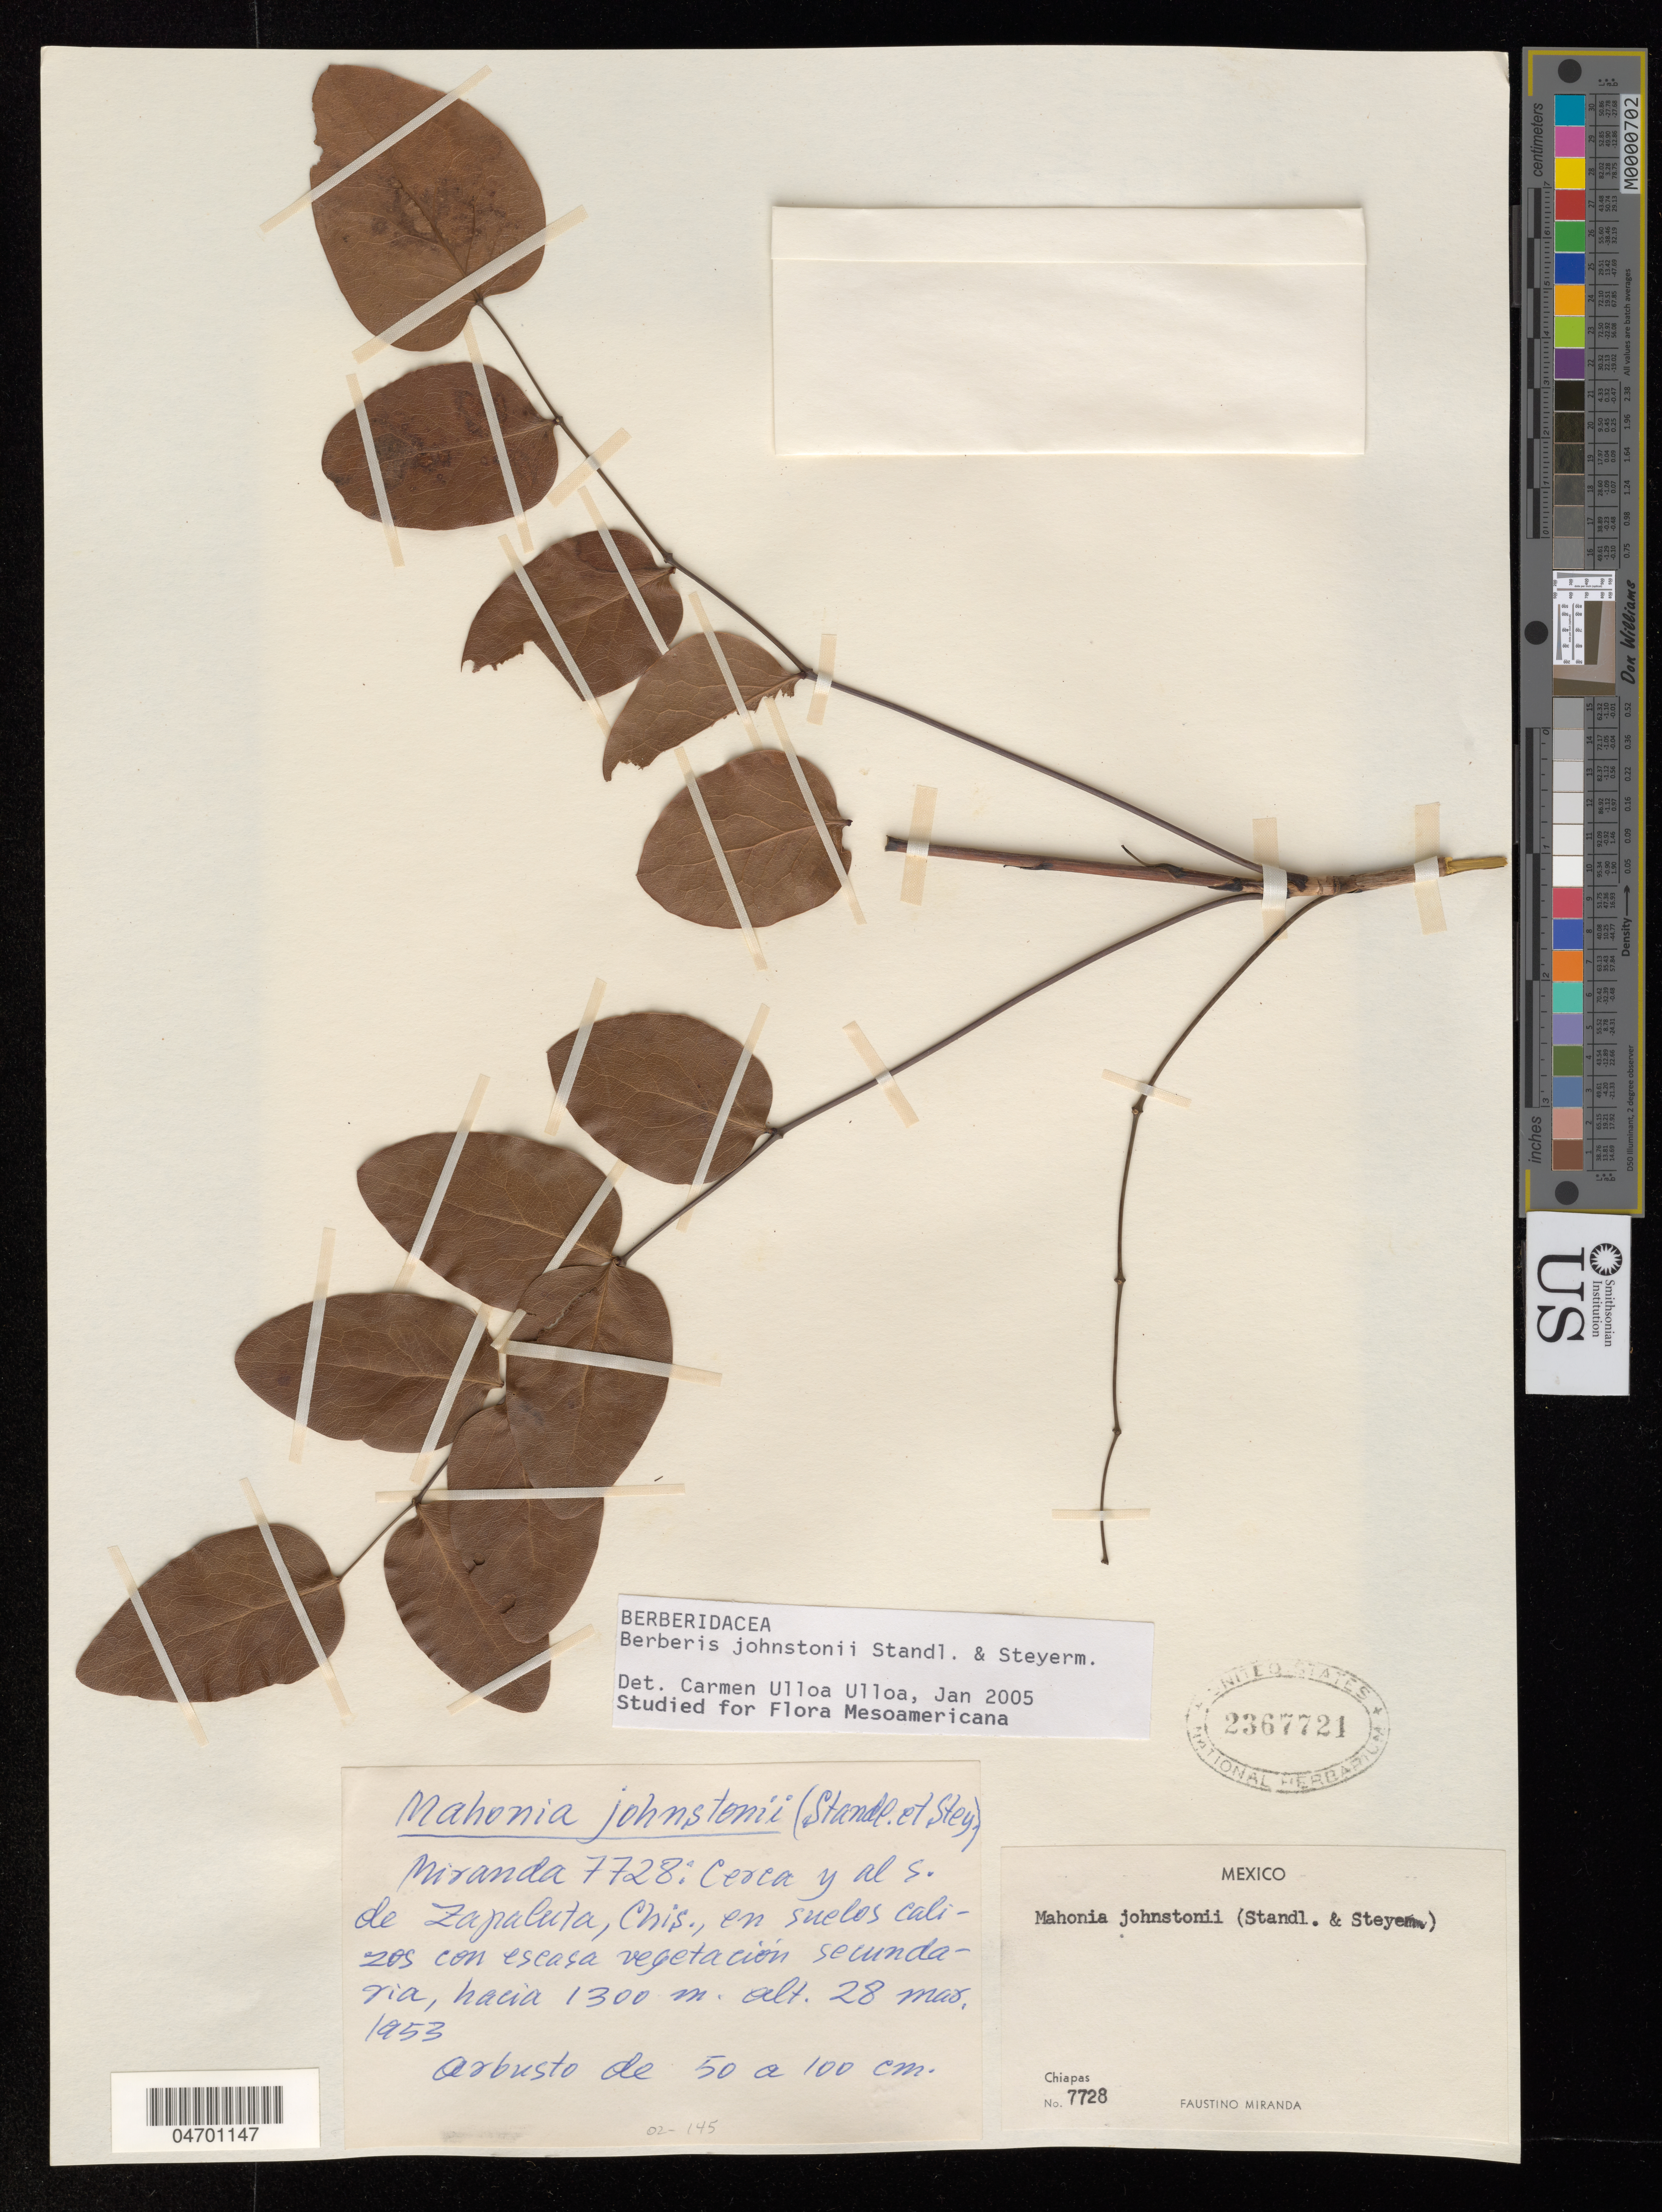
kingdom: Plantae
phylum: Tracheophyta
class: Magnoliopsida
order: Ranunculales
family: Berberidaceae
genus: Berberis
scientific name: Berberis johnstonii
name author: Standl. & Steyerm.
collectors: F. Miranda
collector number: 7728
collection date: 1953-03-28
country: Mexico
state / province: Chiapas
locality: Cerca y al S. de Zapaluta.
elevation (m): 1300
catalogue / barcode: US 2367721